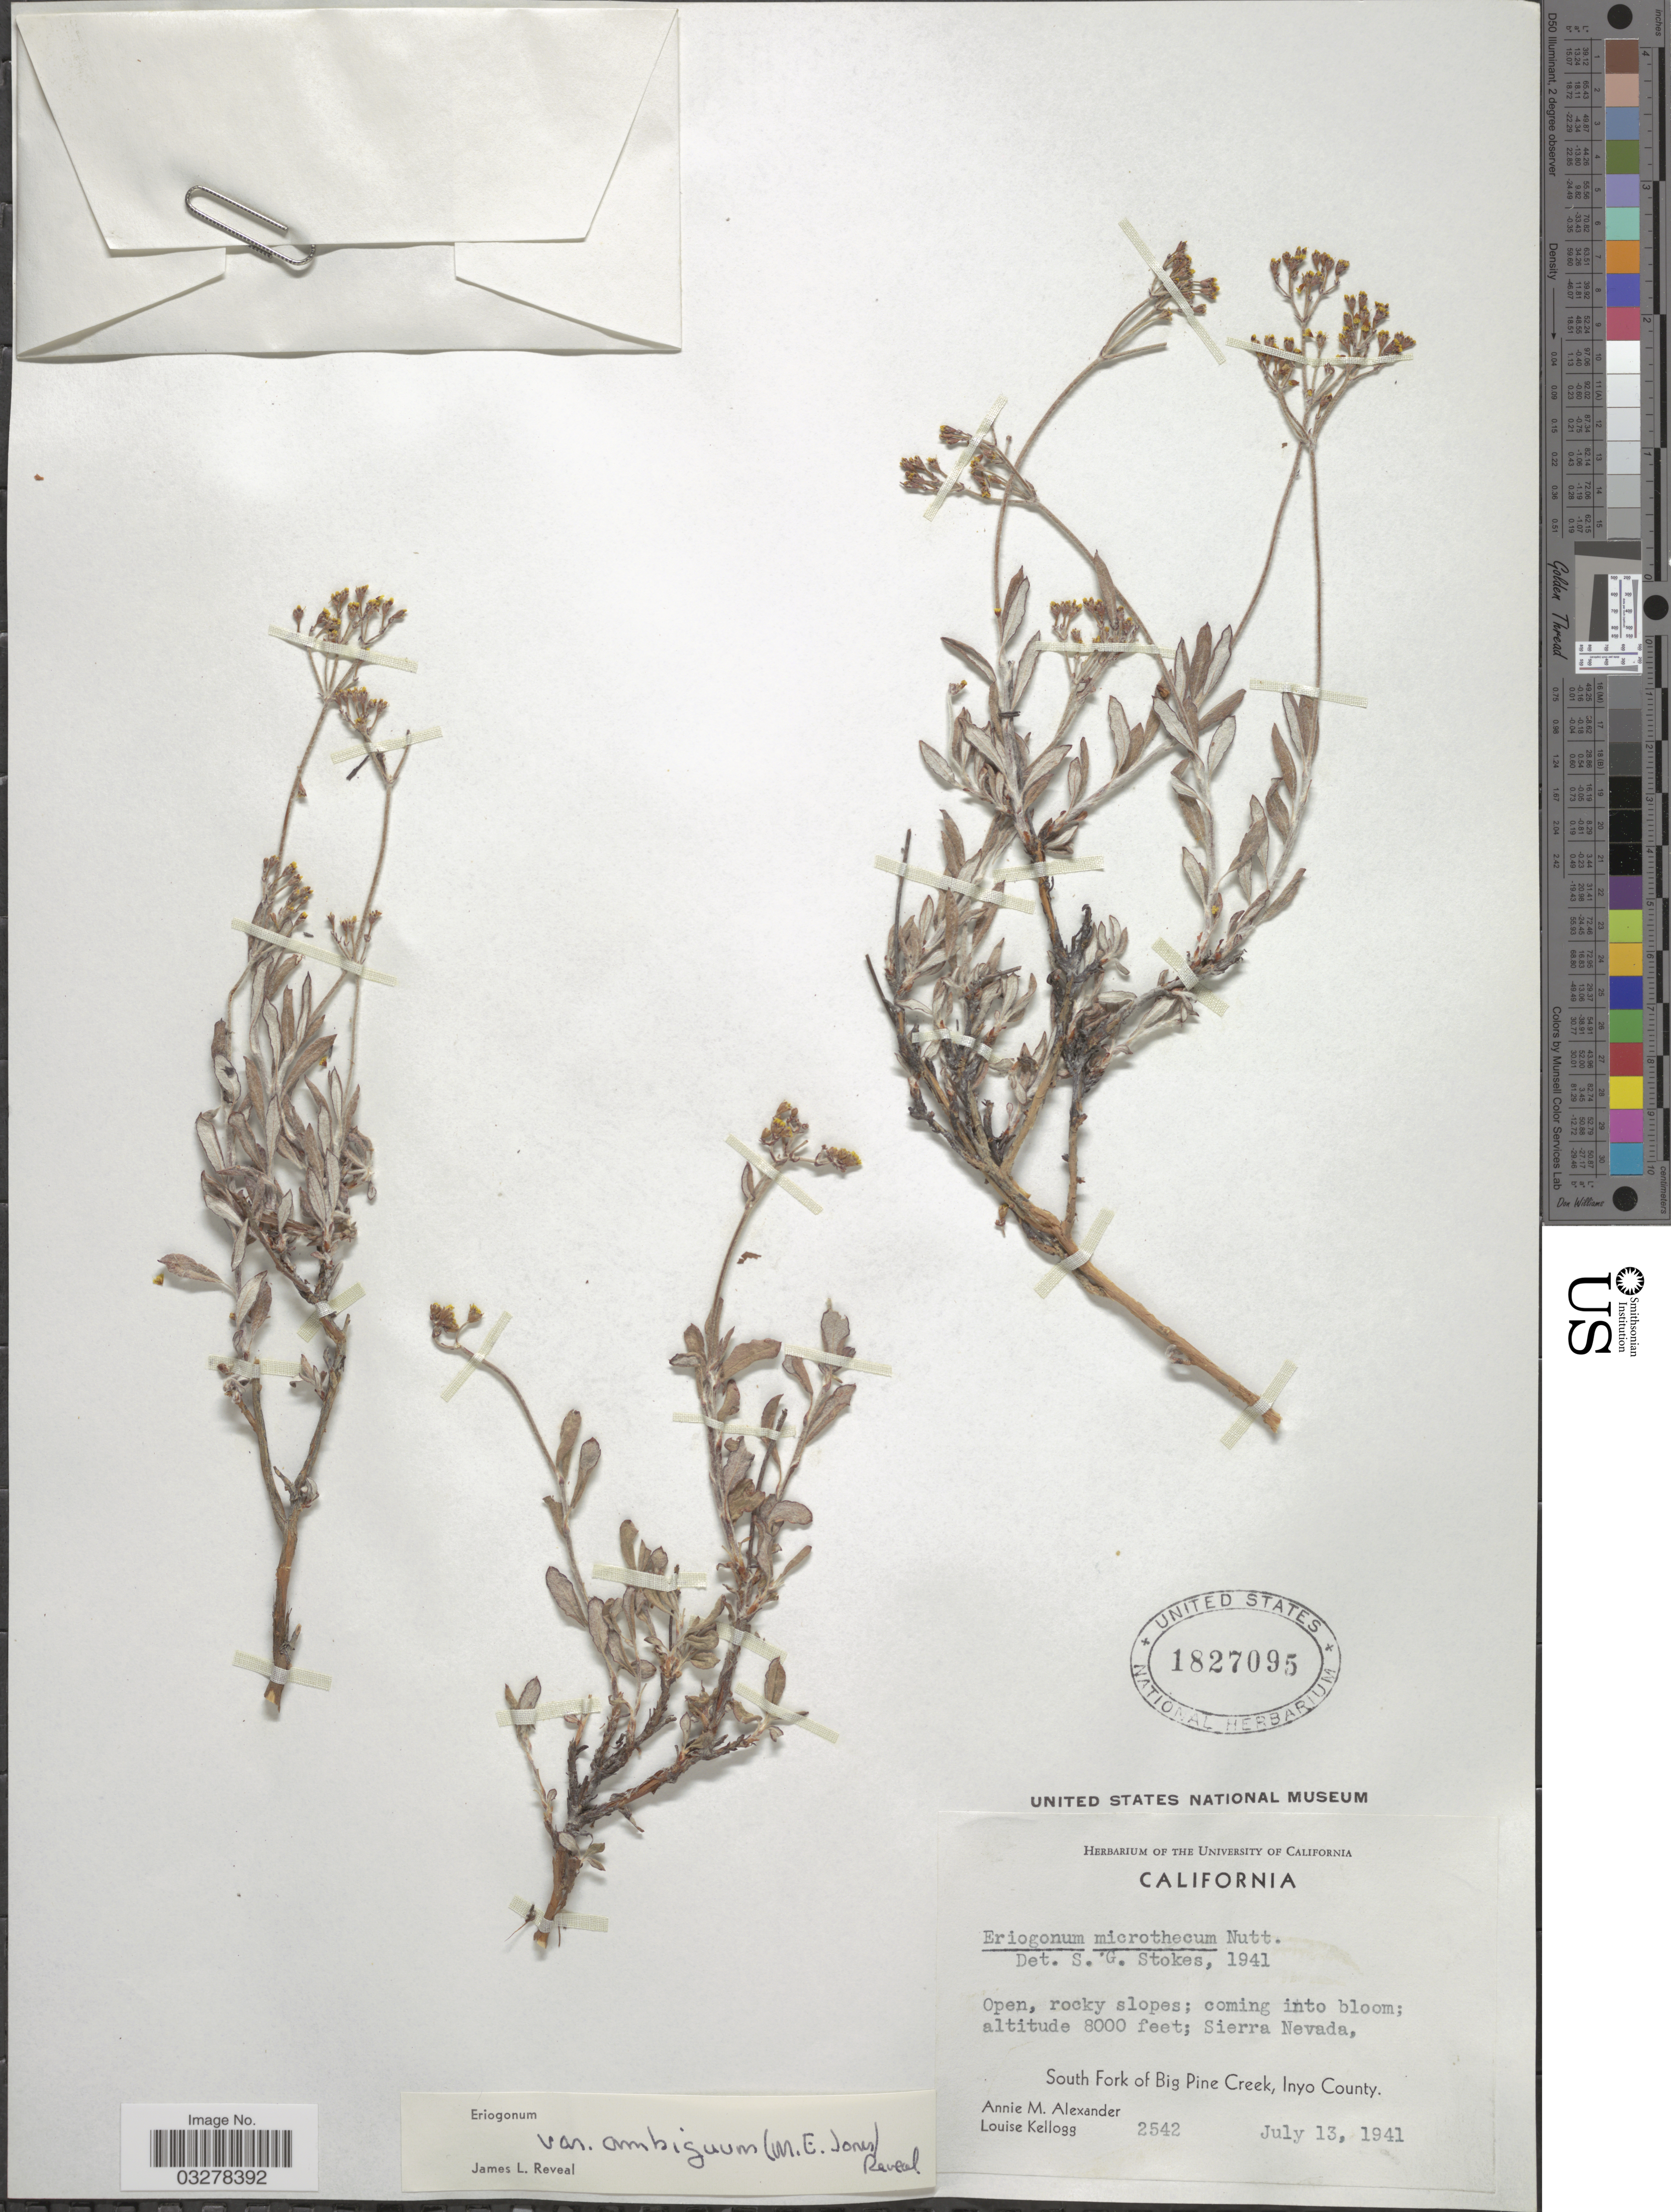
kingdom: Plantae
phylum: Tracheophyta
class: Magnoliopsida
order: Caryophyllales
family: Polygonaceae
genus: Eriogonum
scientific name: Eriogonum microtheca var. ambiguum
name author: (M.E. Jones) Reveal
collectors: A. M. Alexander & L. Kellogg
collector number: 2542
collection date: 1941-07-13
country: United States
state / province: California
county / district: Inyo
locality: Sierra Nevada, South Fork of Big Pine Creek, Inyo County.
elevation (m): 2438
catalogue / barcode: US 1827095